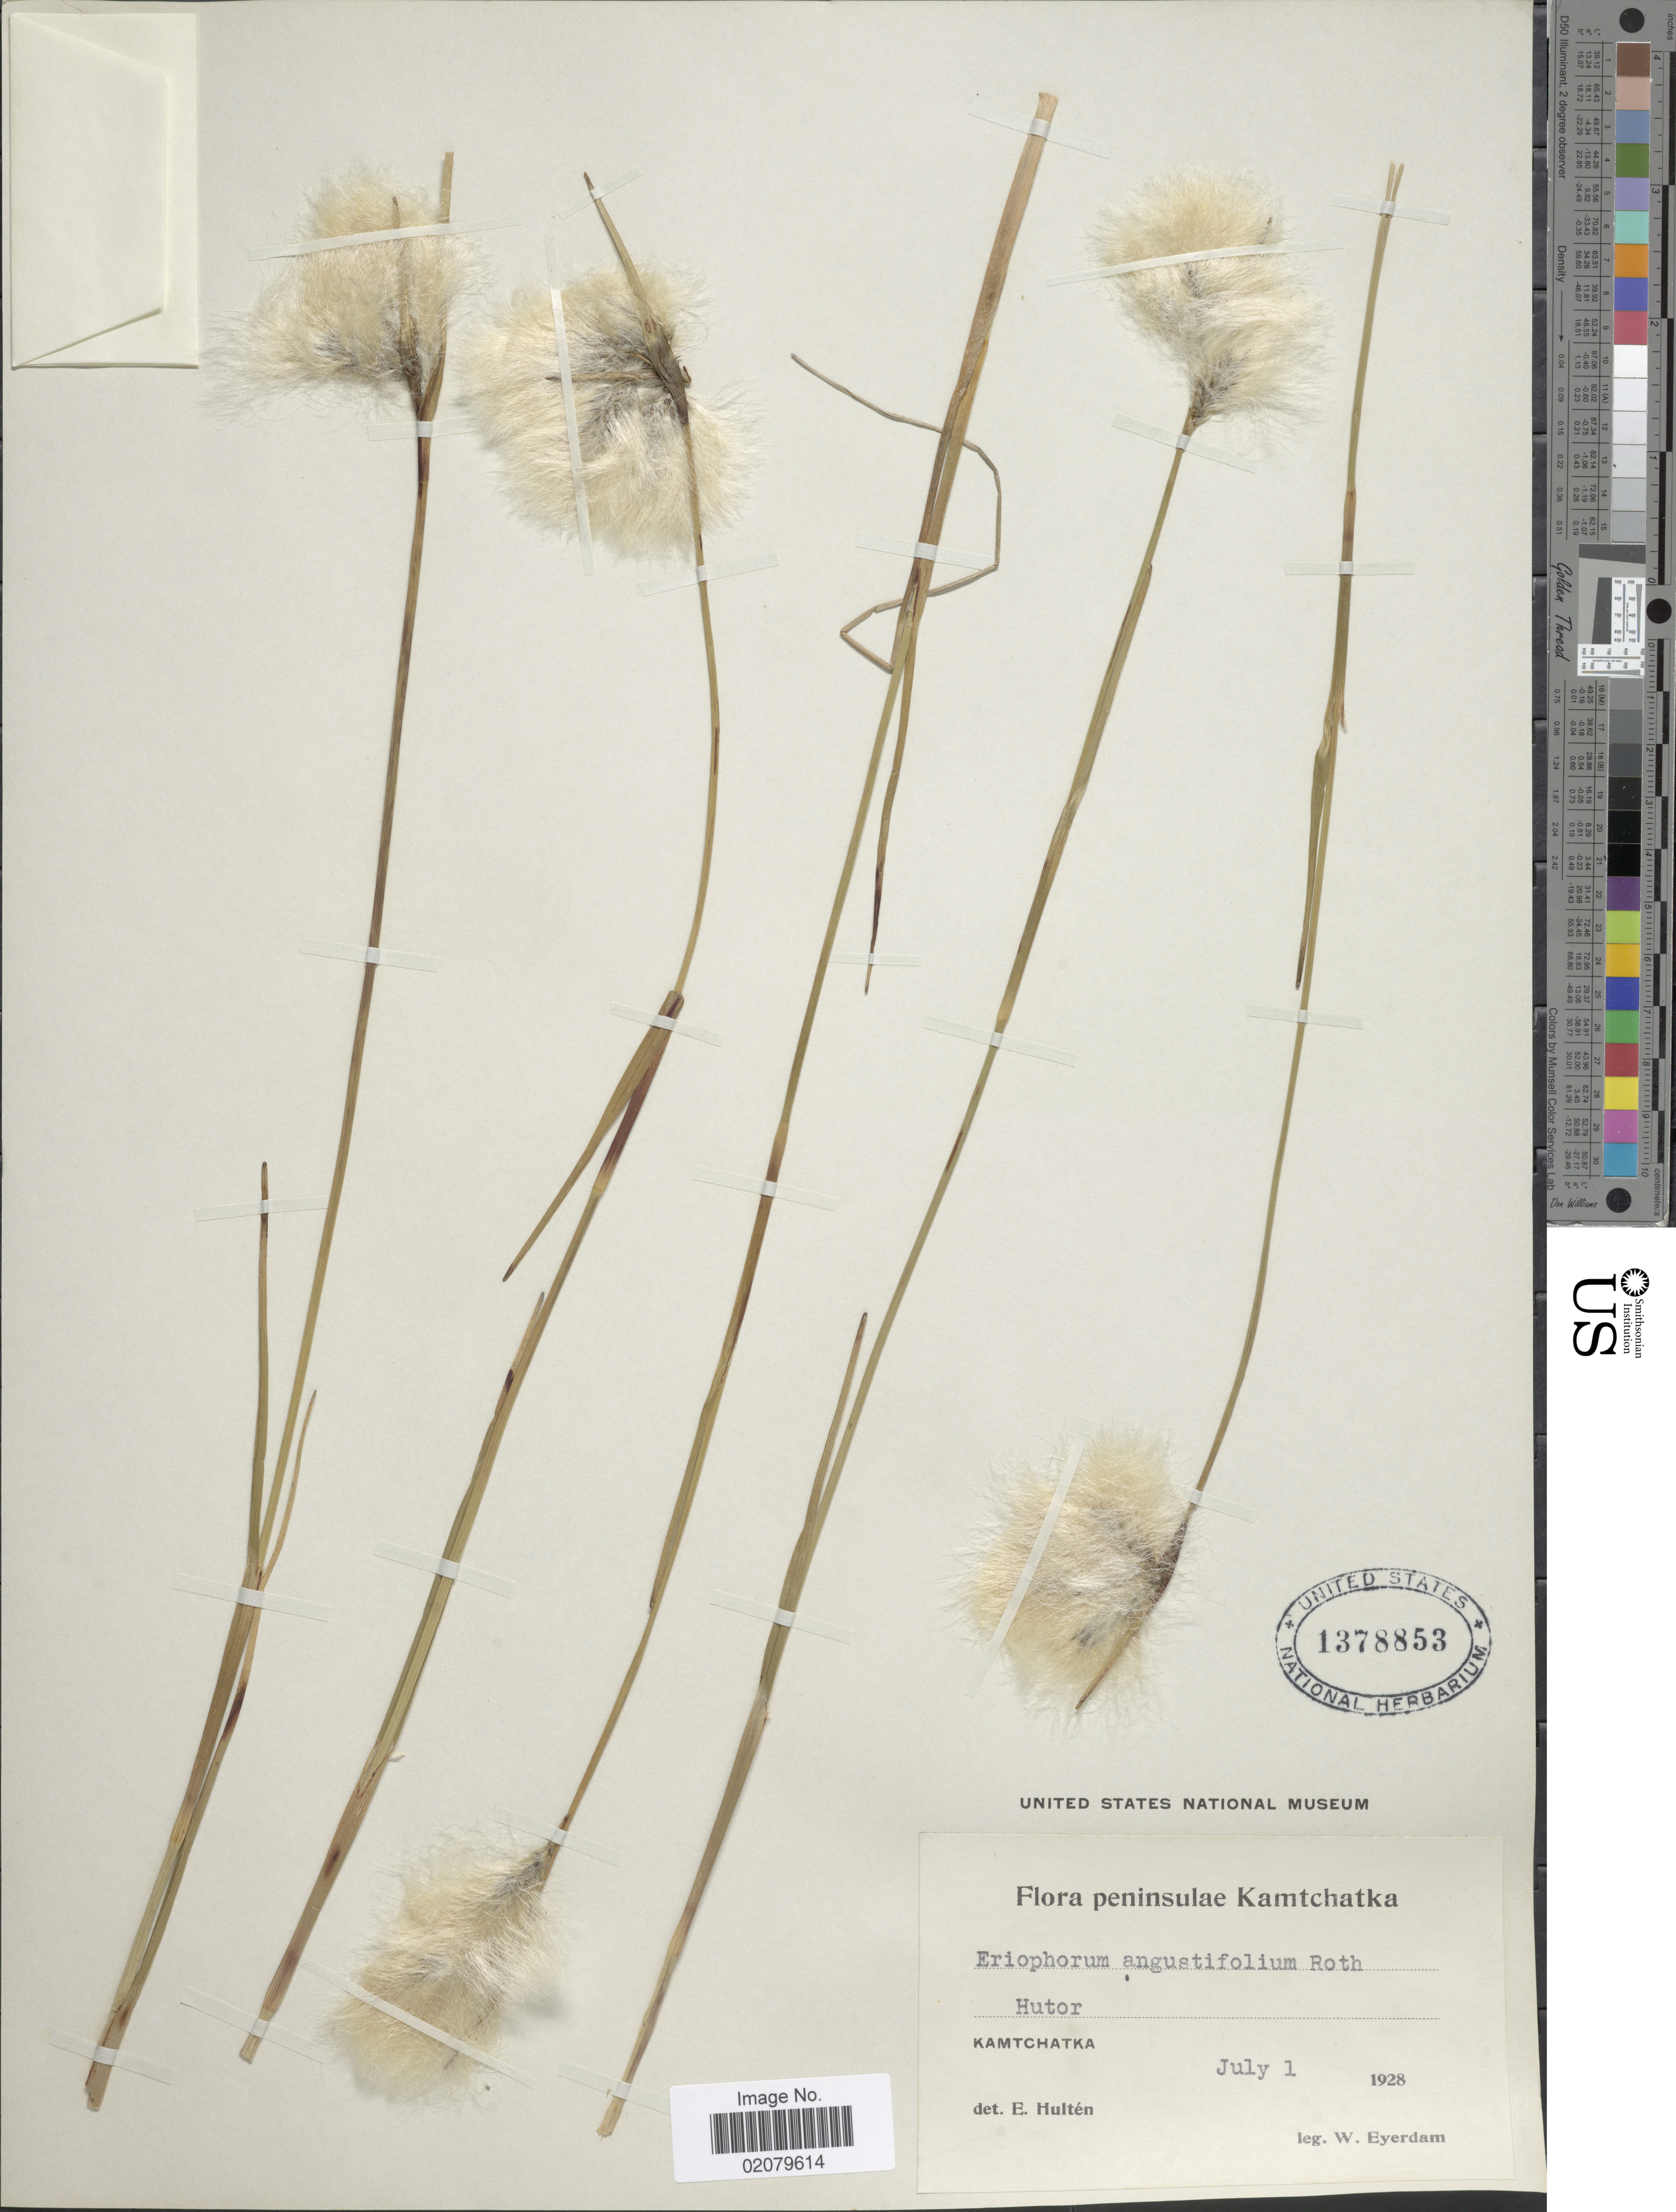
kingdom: Plantae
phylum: Tracheophyta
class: Liliopsida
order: Poales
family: Cyperaceae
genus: Eriophorum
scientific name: Eriophorum angustifolium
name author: Honck.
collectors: W. J. Eyerdam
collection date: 1928-07-07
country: Russian Federation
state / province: Kamchatka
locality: Kamtchatka, Hutor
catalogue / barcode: US 1378853